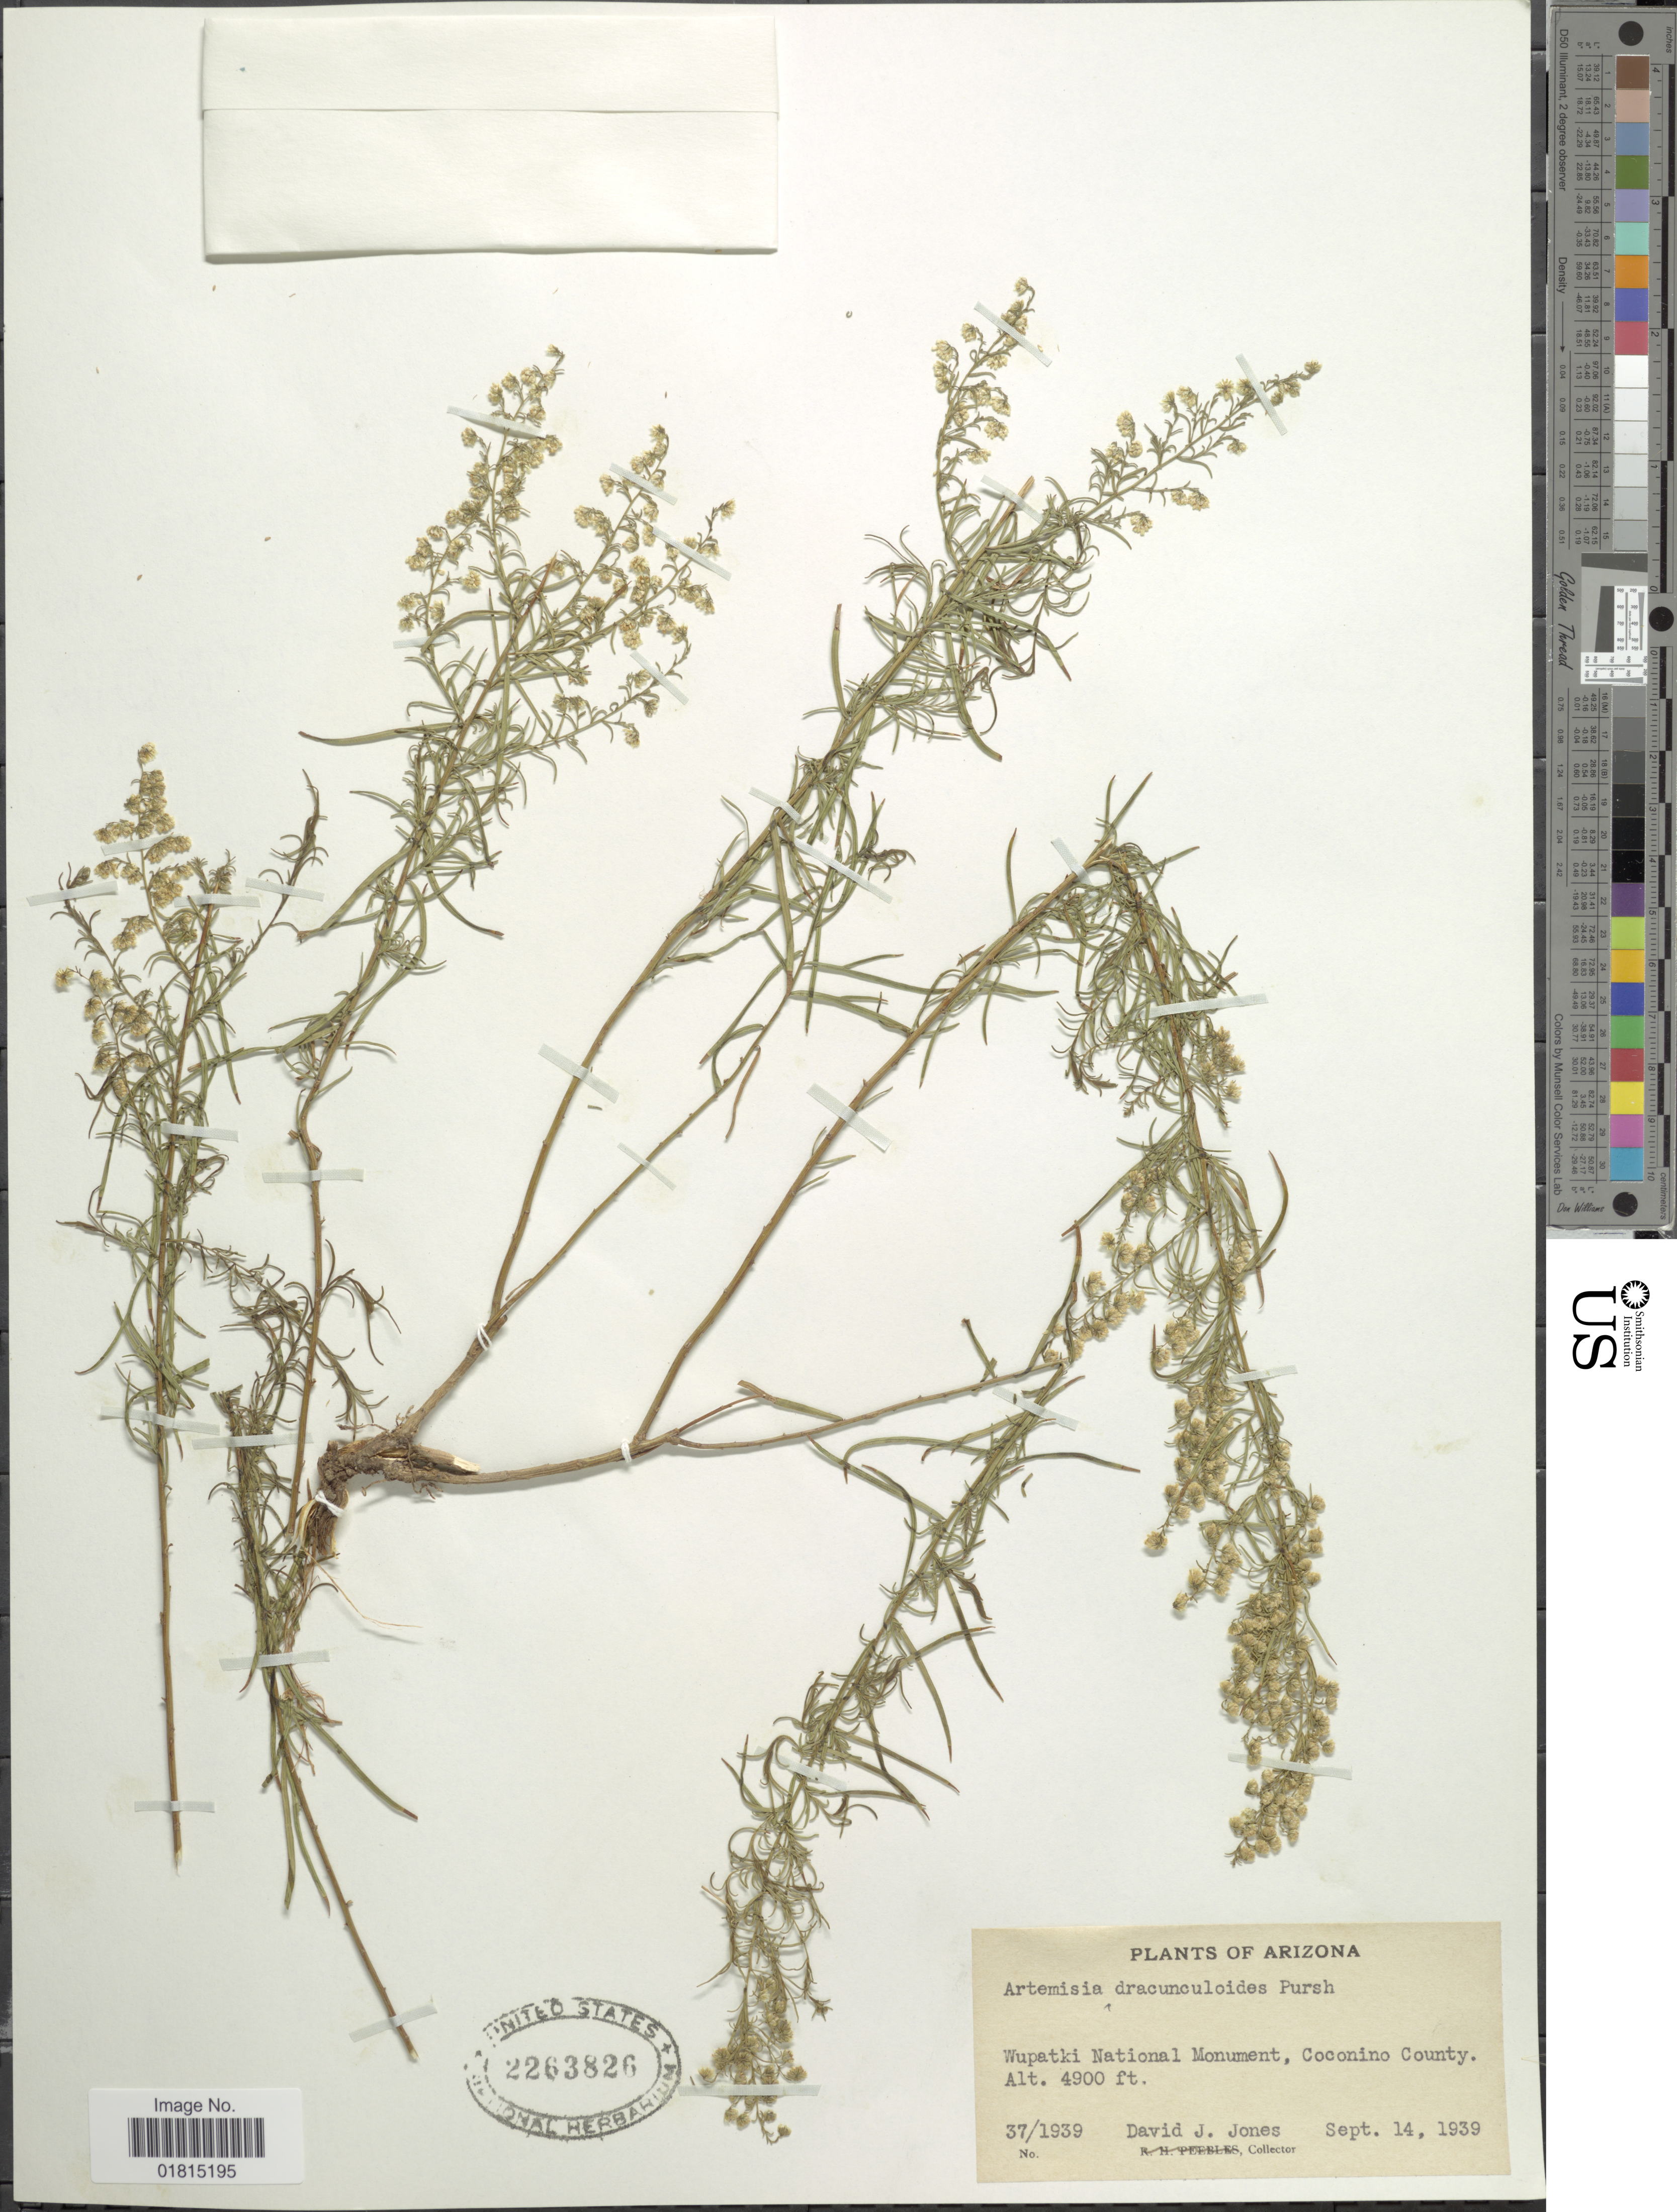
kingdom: Plantae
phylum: Tracheophyta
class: Magnoliopsida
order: Asterales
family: Asteraceae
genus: Artemisia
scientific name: Artemisia dracunculoides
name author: Pursh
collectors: D. Jones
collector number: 37/1939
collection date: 1939-09-14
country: United States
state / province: Arizona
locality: Wupatki National Monument, Coconino County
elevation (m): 1494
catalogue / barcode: US 2263826